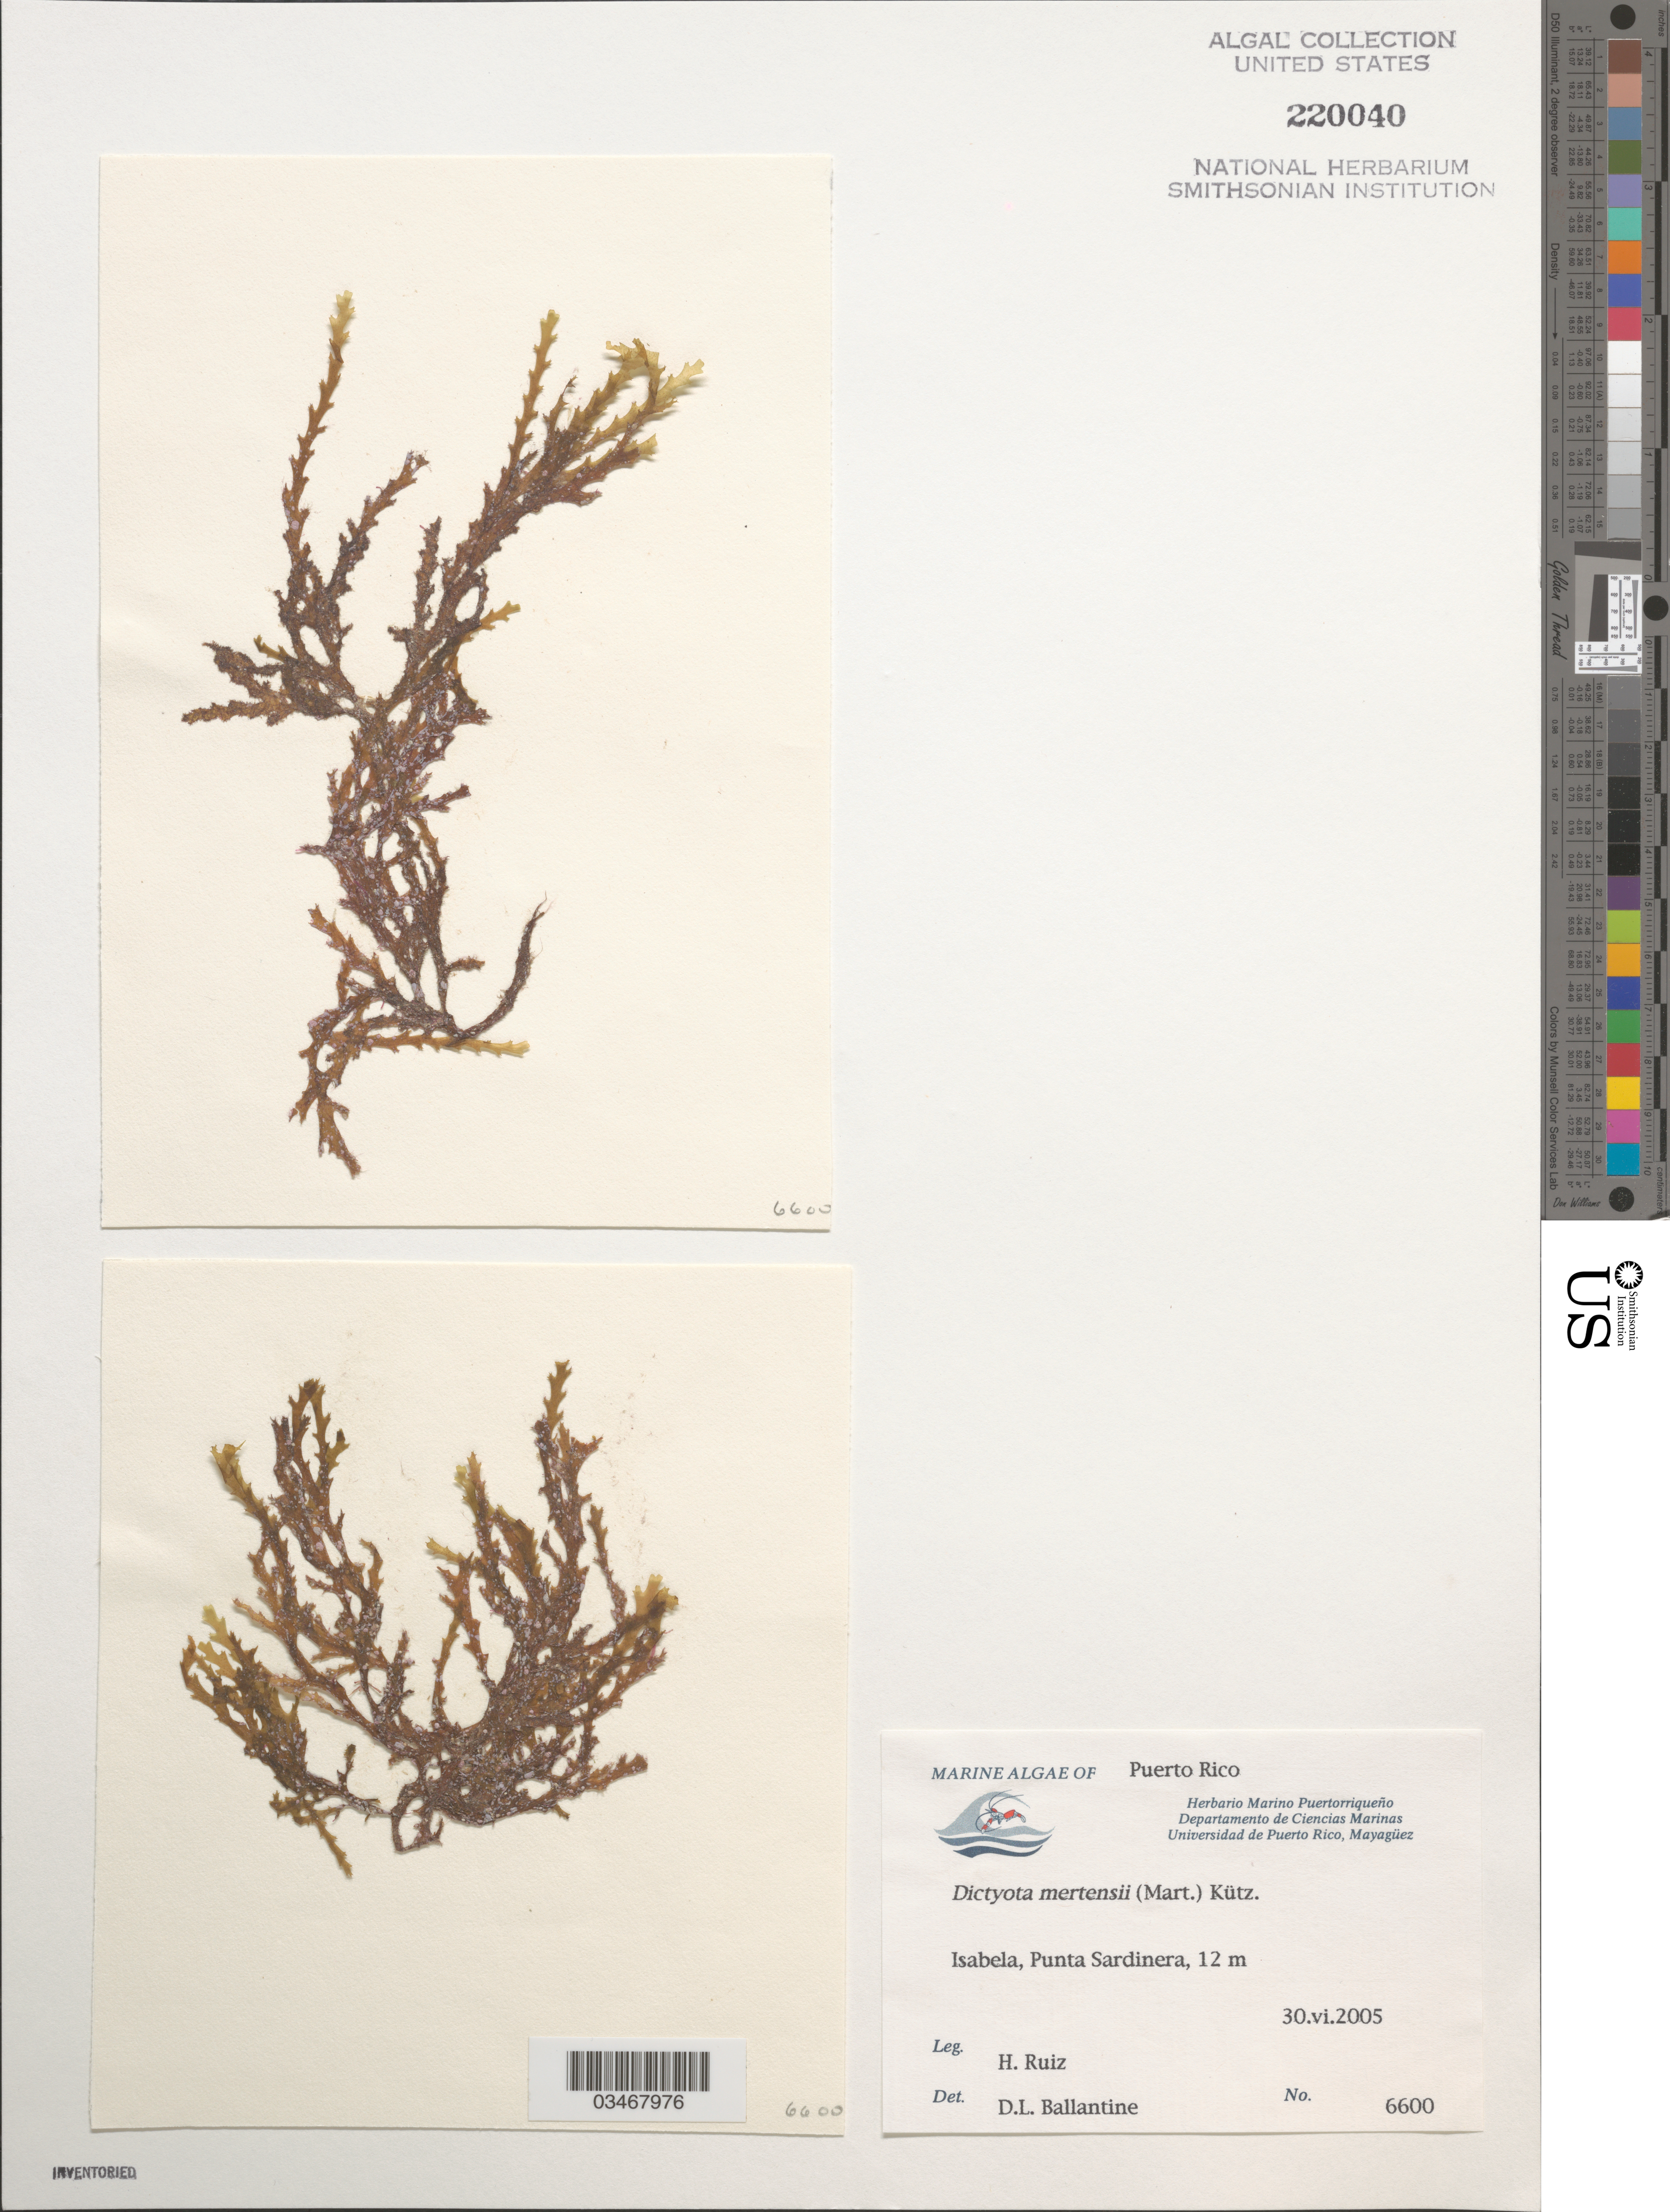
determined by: Ballantine, D. L.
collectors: H. Ruiz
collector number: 6600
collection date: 2005-06-30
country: Puerto Rico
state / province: Isabela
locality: Punta Sardinera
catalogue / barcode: US 220040